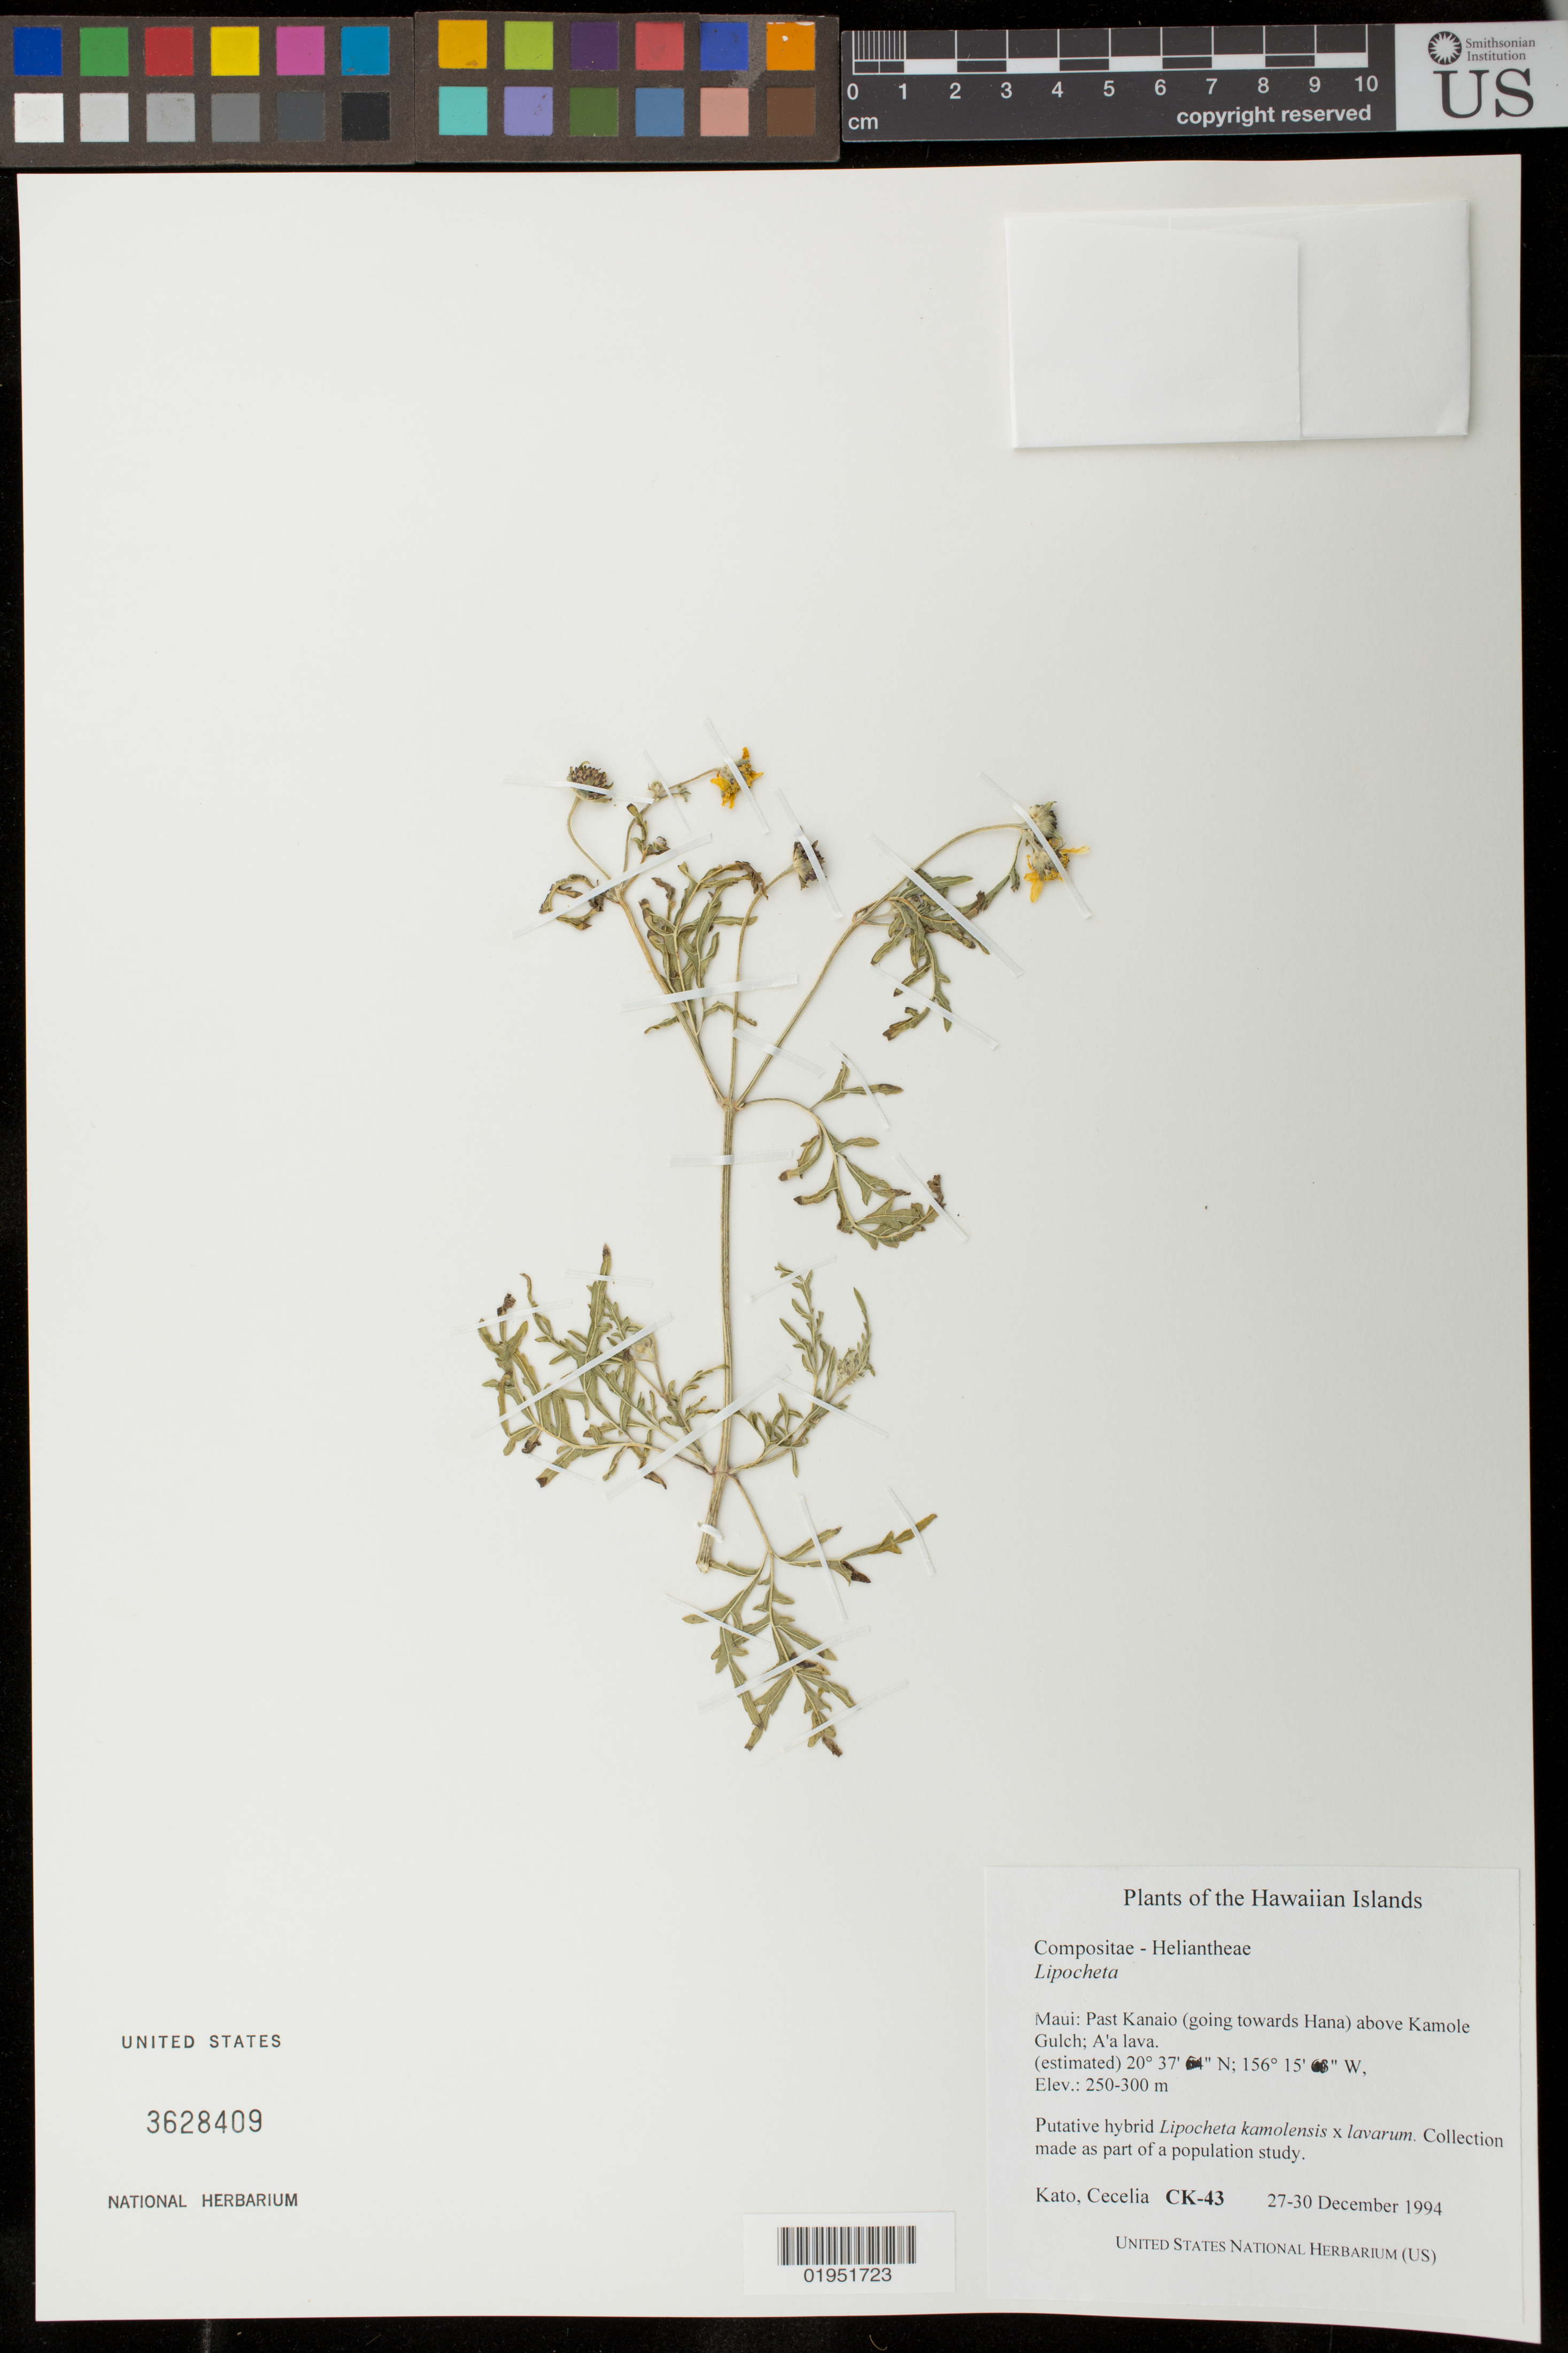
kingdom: Plantae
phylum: Tracheophyta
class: Magnoliopsida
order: Asterales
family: Asteraceae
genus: Lipochaeta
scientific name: Lipochaeta sp.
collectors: C. Kato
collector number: CK-43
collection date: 1994-12-27/1994-12-30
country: United States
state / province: Hawaii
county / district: Maui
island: Maui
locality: Past Kanaio (Going towards Hana) above Kamole Gulch; A'a lava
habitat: A'a lava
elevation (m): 250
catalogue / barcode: US 3628409